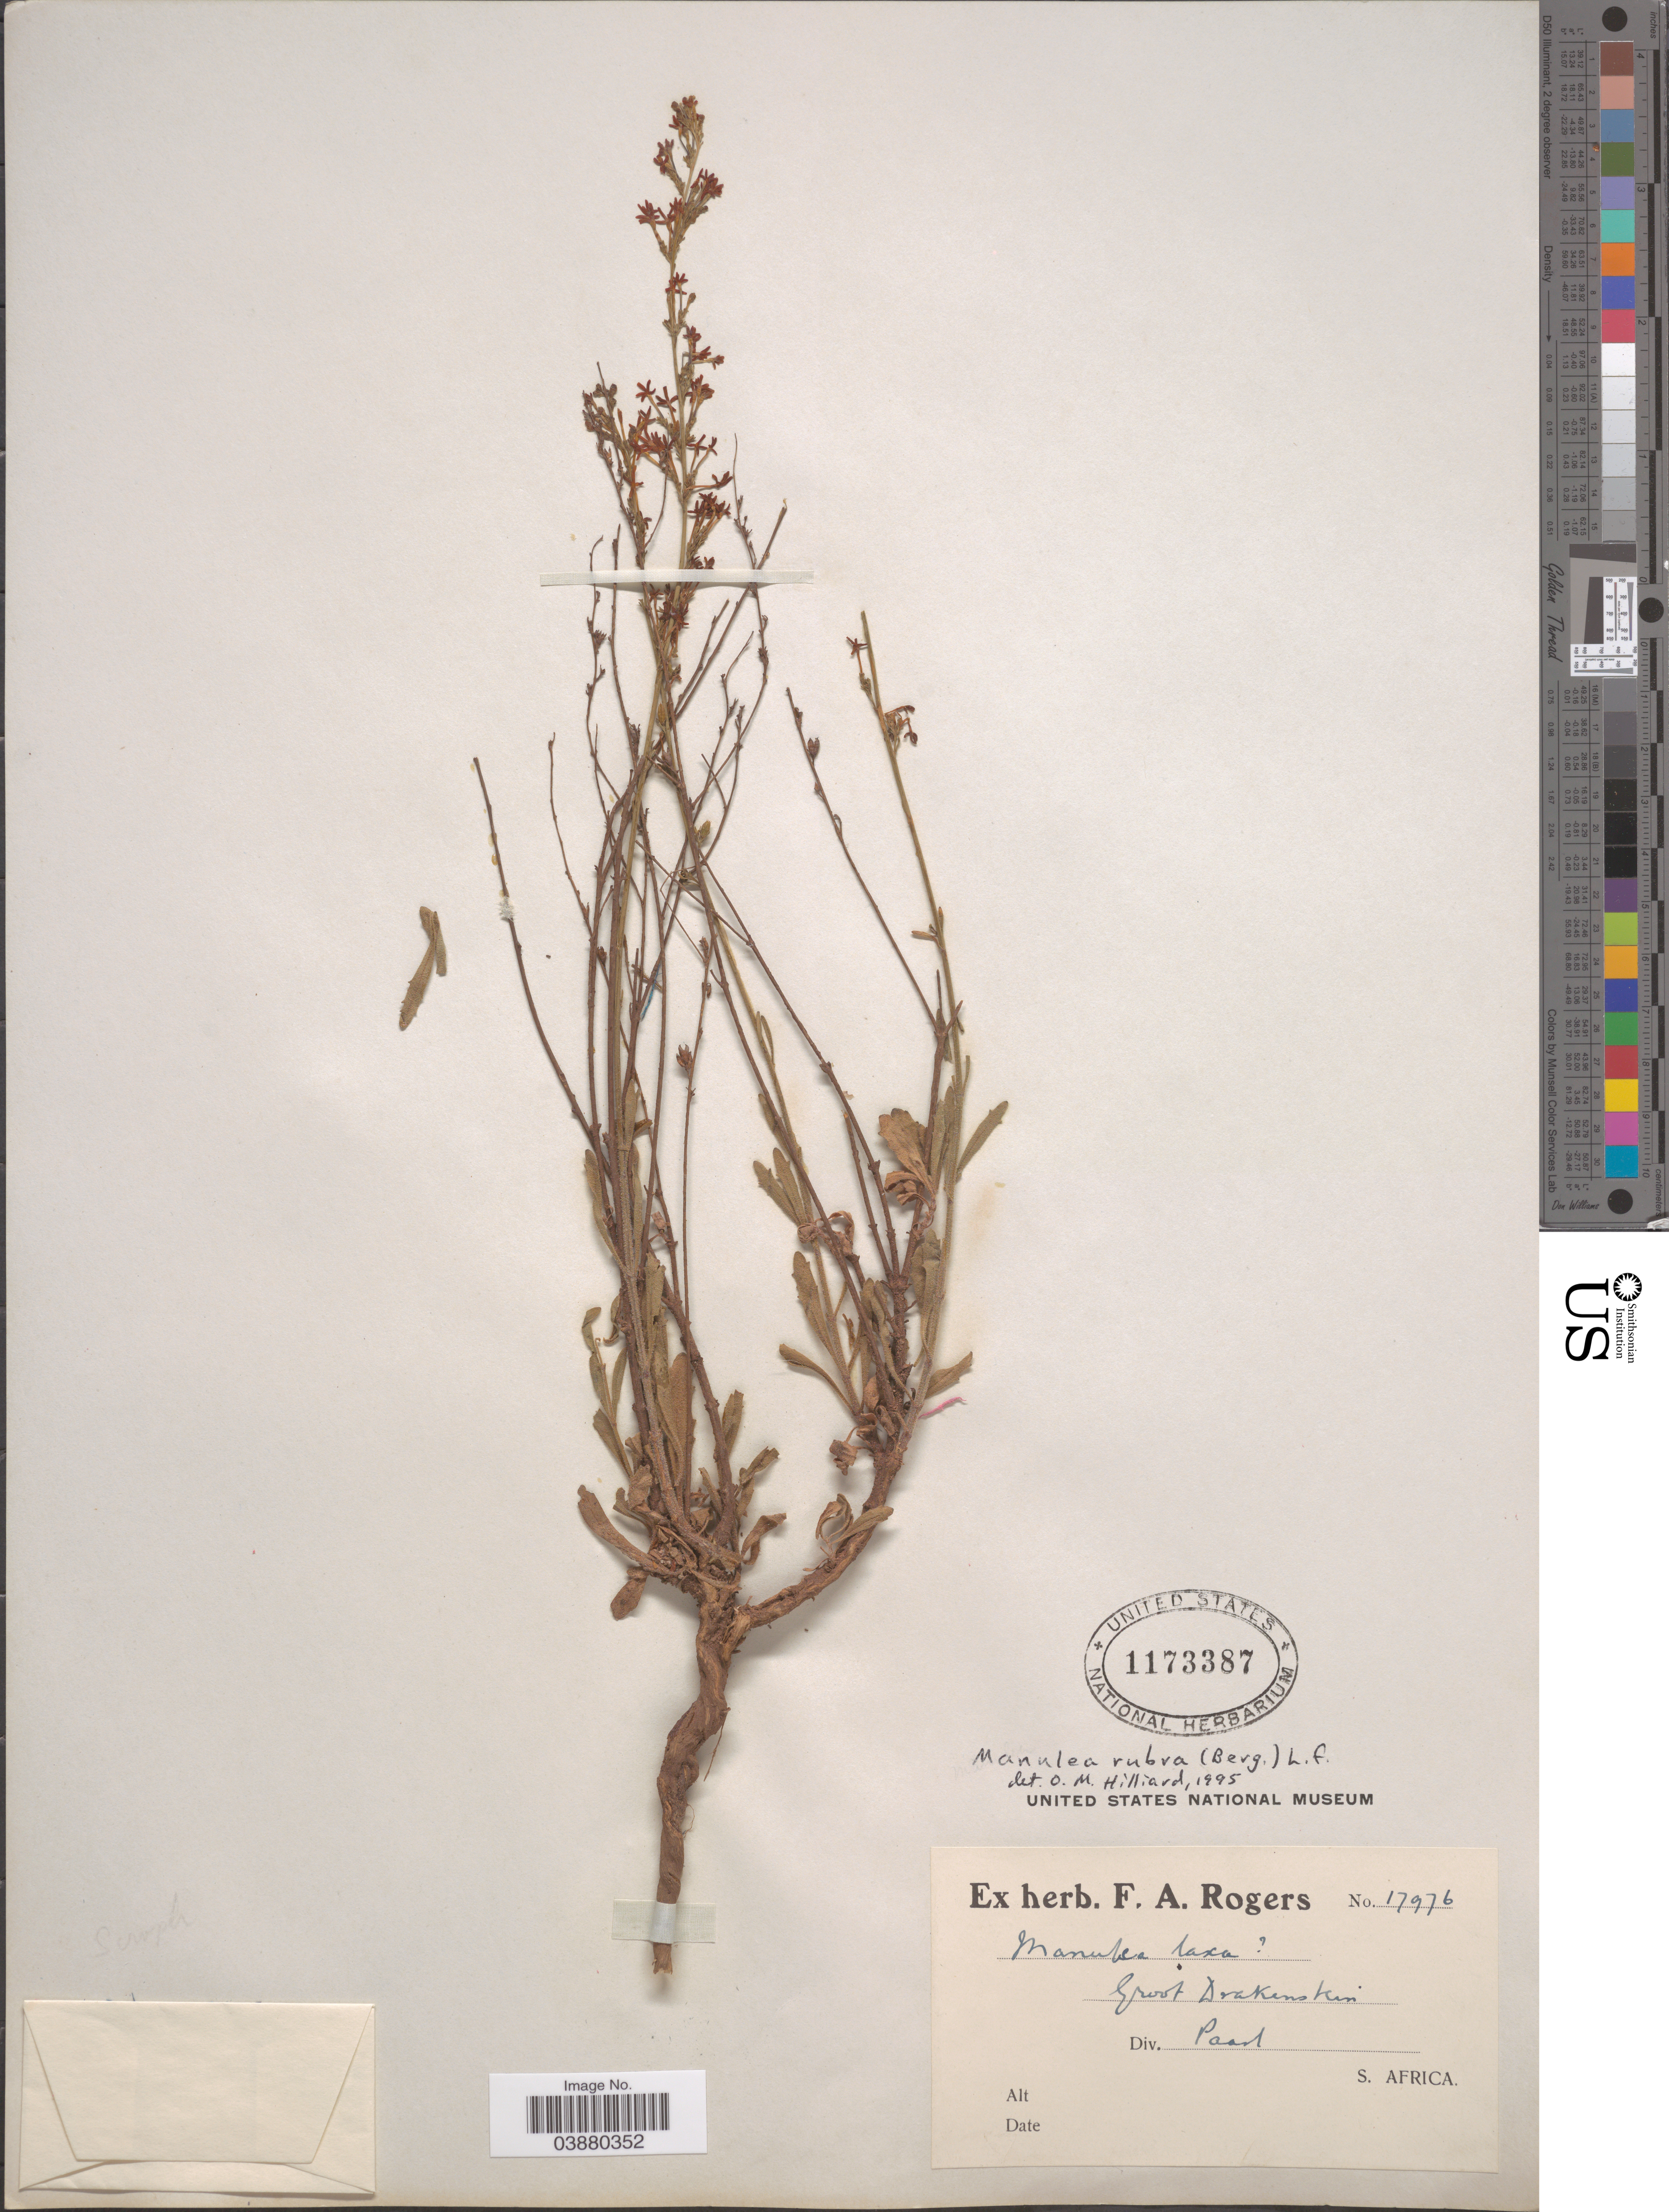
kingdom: Plantae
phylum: Tracheophyta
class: Magnoliopsida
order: Lamiales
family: Scrophulariaceae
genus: Manulea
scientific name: Manulea rubra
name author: L. f.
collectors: ex herb. F. A. Rogers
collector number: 17976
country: South Africa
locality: Groot Drakenstein. Div. Paarl. S. Africa.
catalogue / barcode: US 1173387